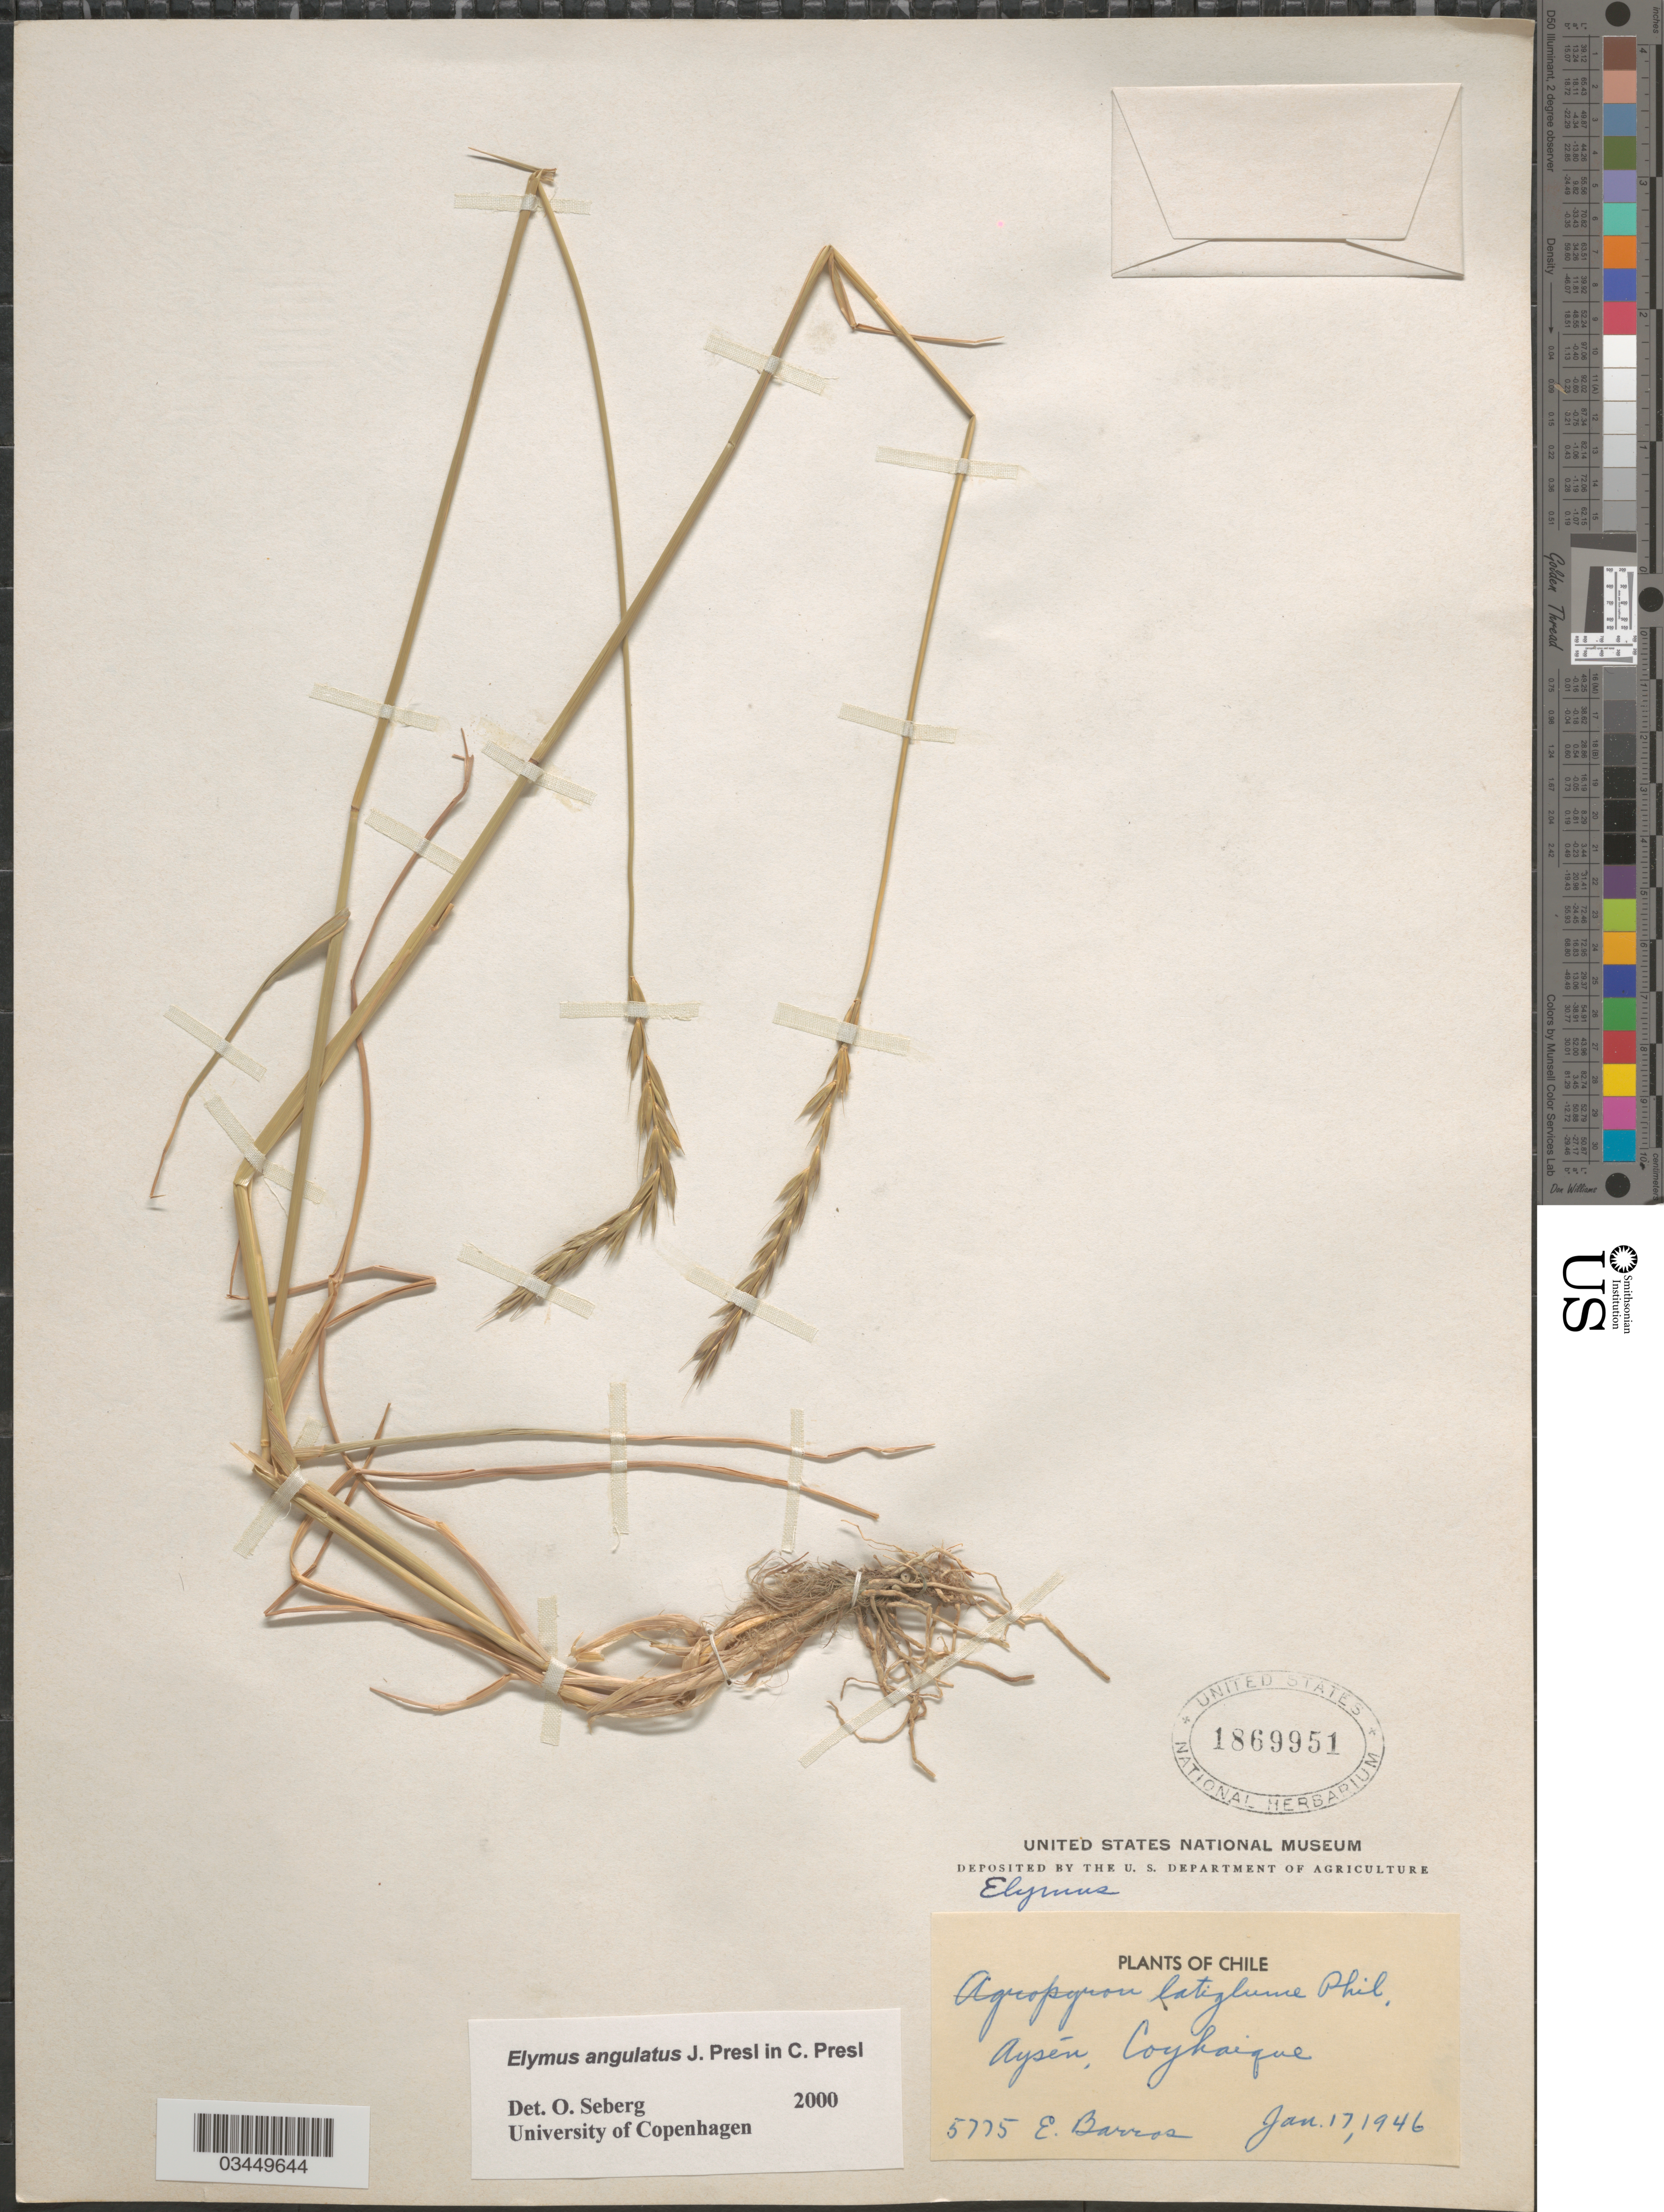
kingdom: Plantae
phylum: Tracheophyta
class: Liliopsida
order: Poales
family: Poaceae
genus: Elymus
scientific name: Elymus angulatus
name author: J. Presl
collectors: E. Barros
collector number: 5775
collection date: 1946-01-17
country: Chile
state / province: Aisén (XI)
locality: Aysén, Coyhaique.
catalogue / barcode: US 1869951